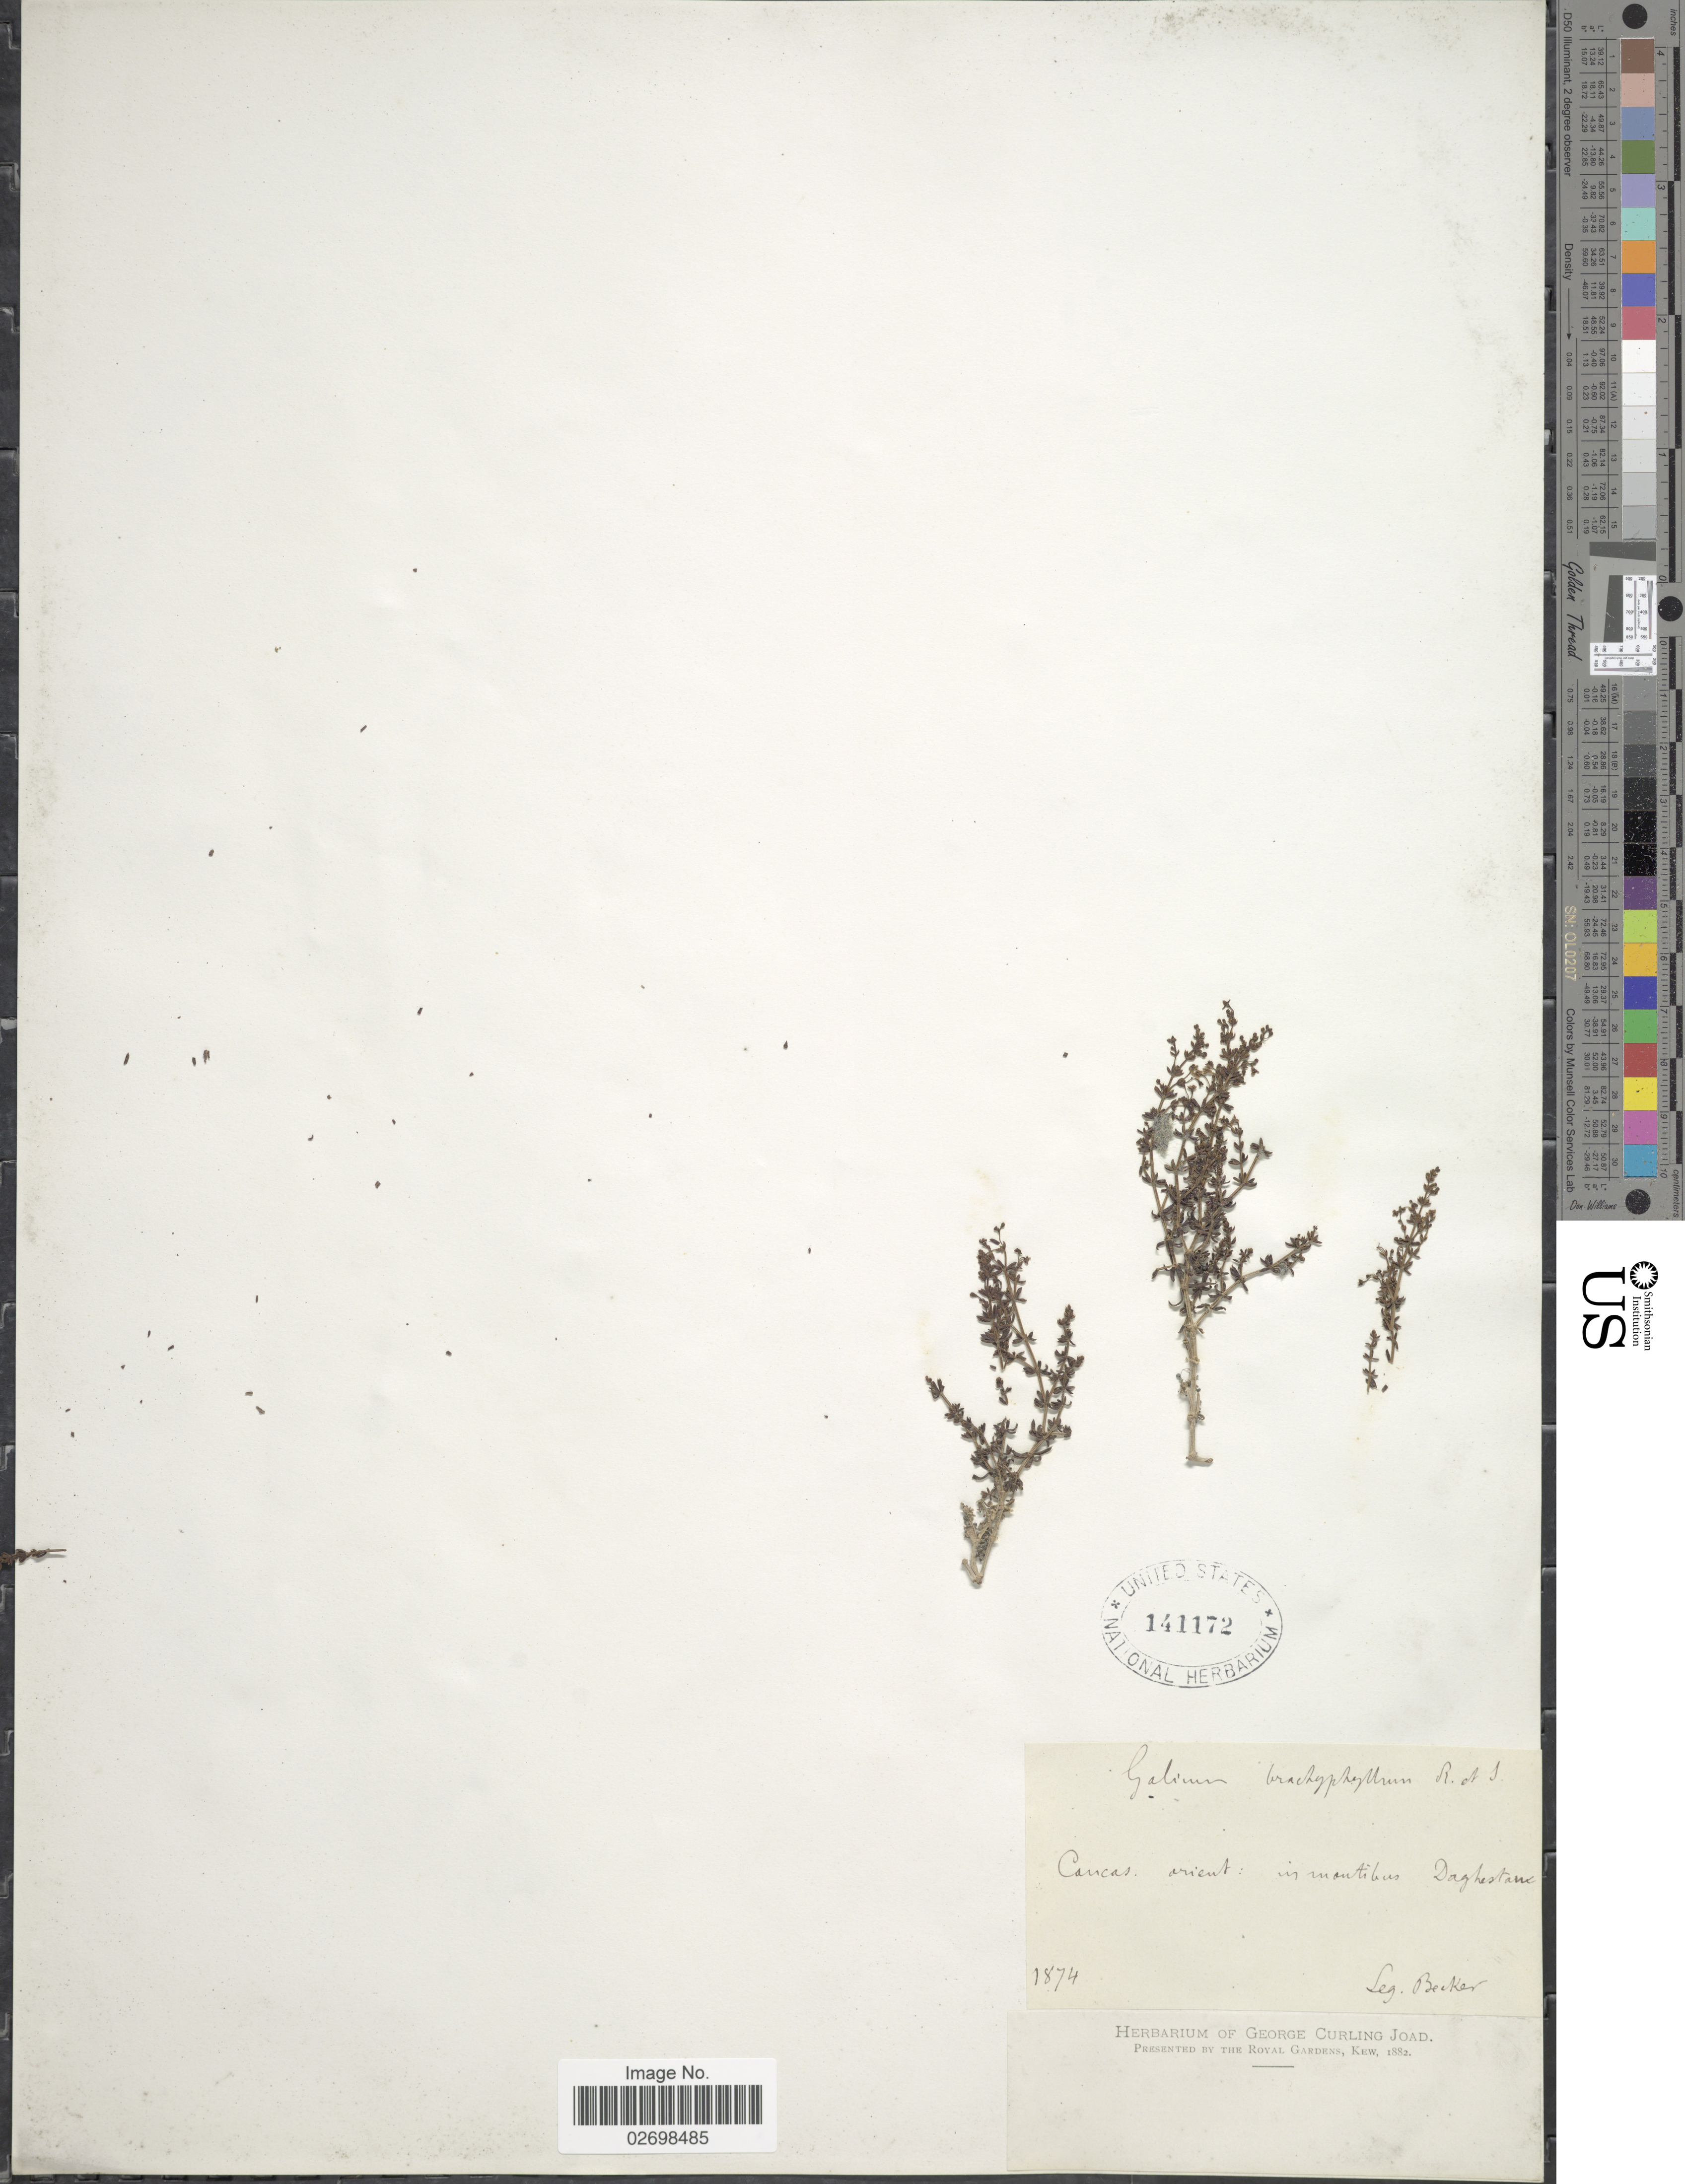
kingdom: Plantae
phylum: Tracheophyta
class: Magnoliopsida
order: Gentianales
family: Rubiaceae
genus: Galium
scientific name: Galium brachyphyllum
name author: Schult.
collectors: -. Becker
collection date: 1874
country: Russian Federation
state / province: Dagestan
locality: Caucas orient: in montibus Daghestan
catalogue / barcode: US 141172